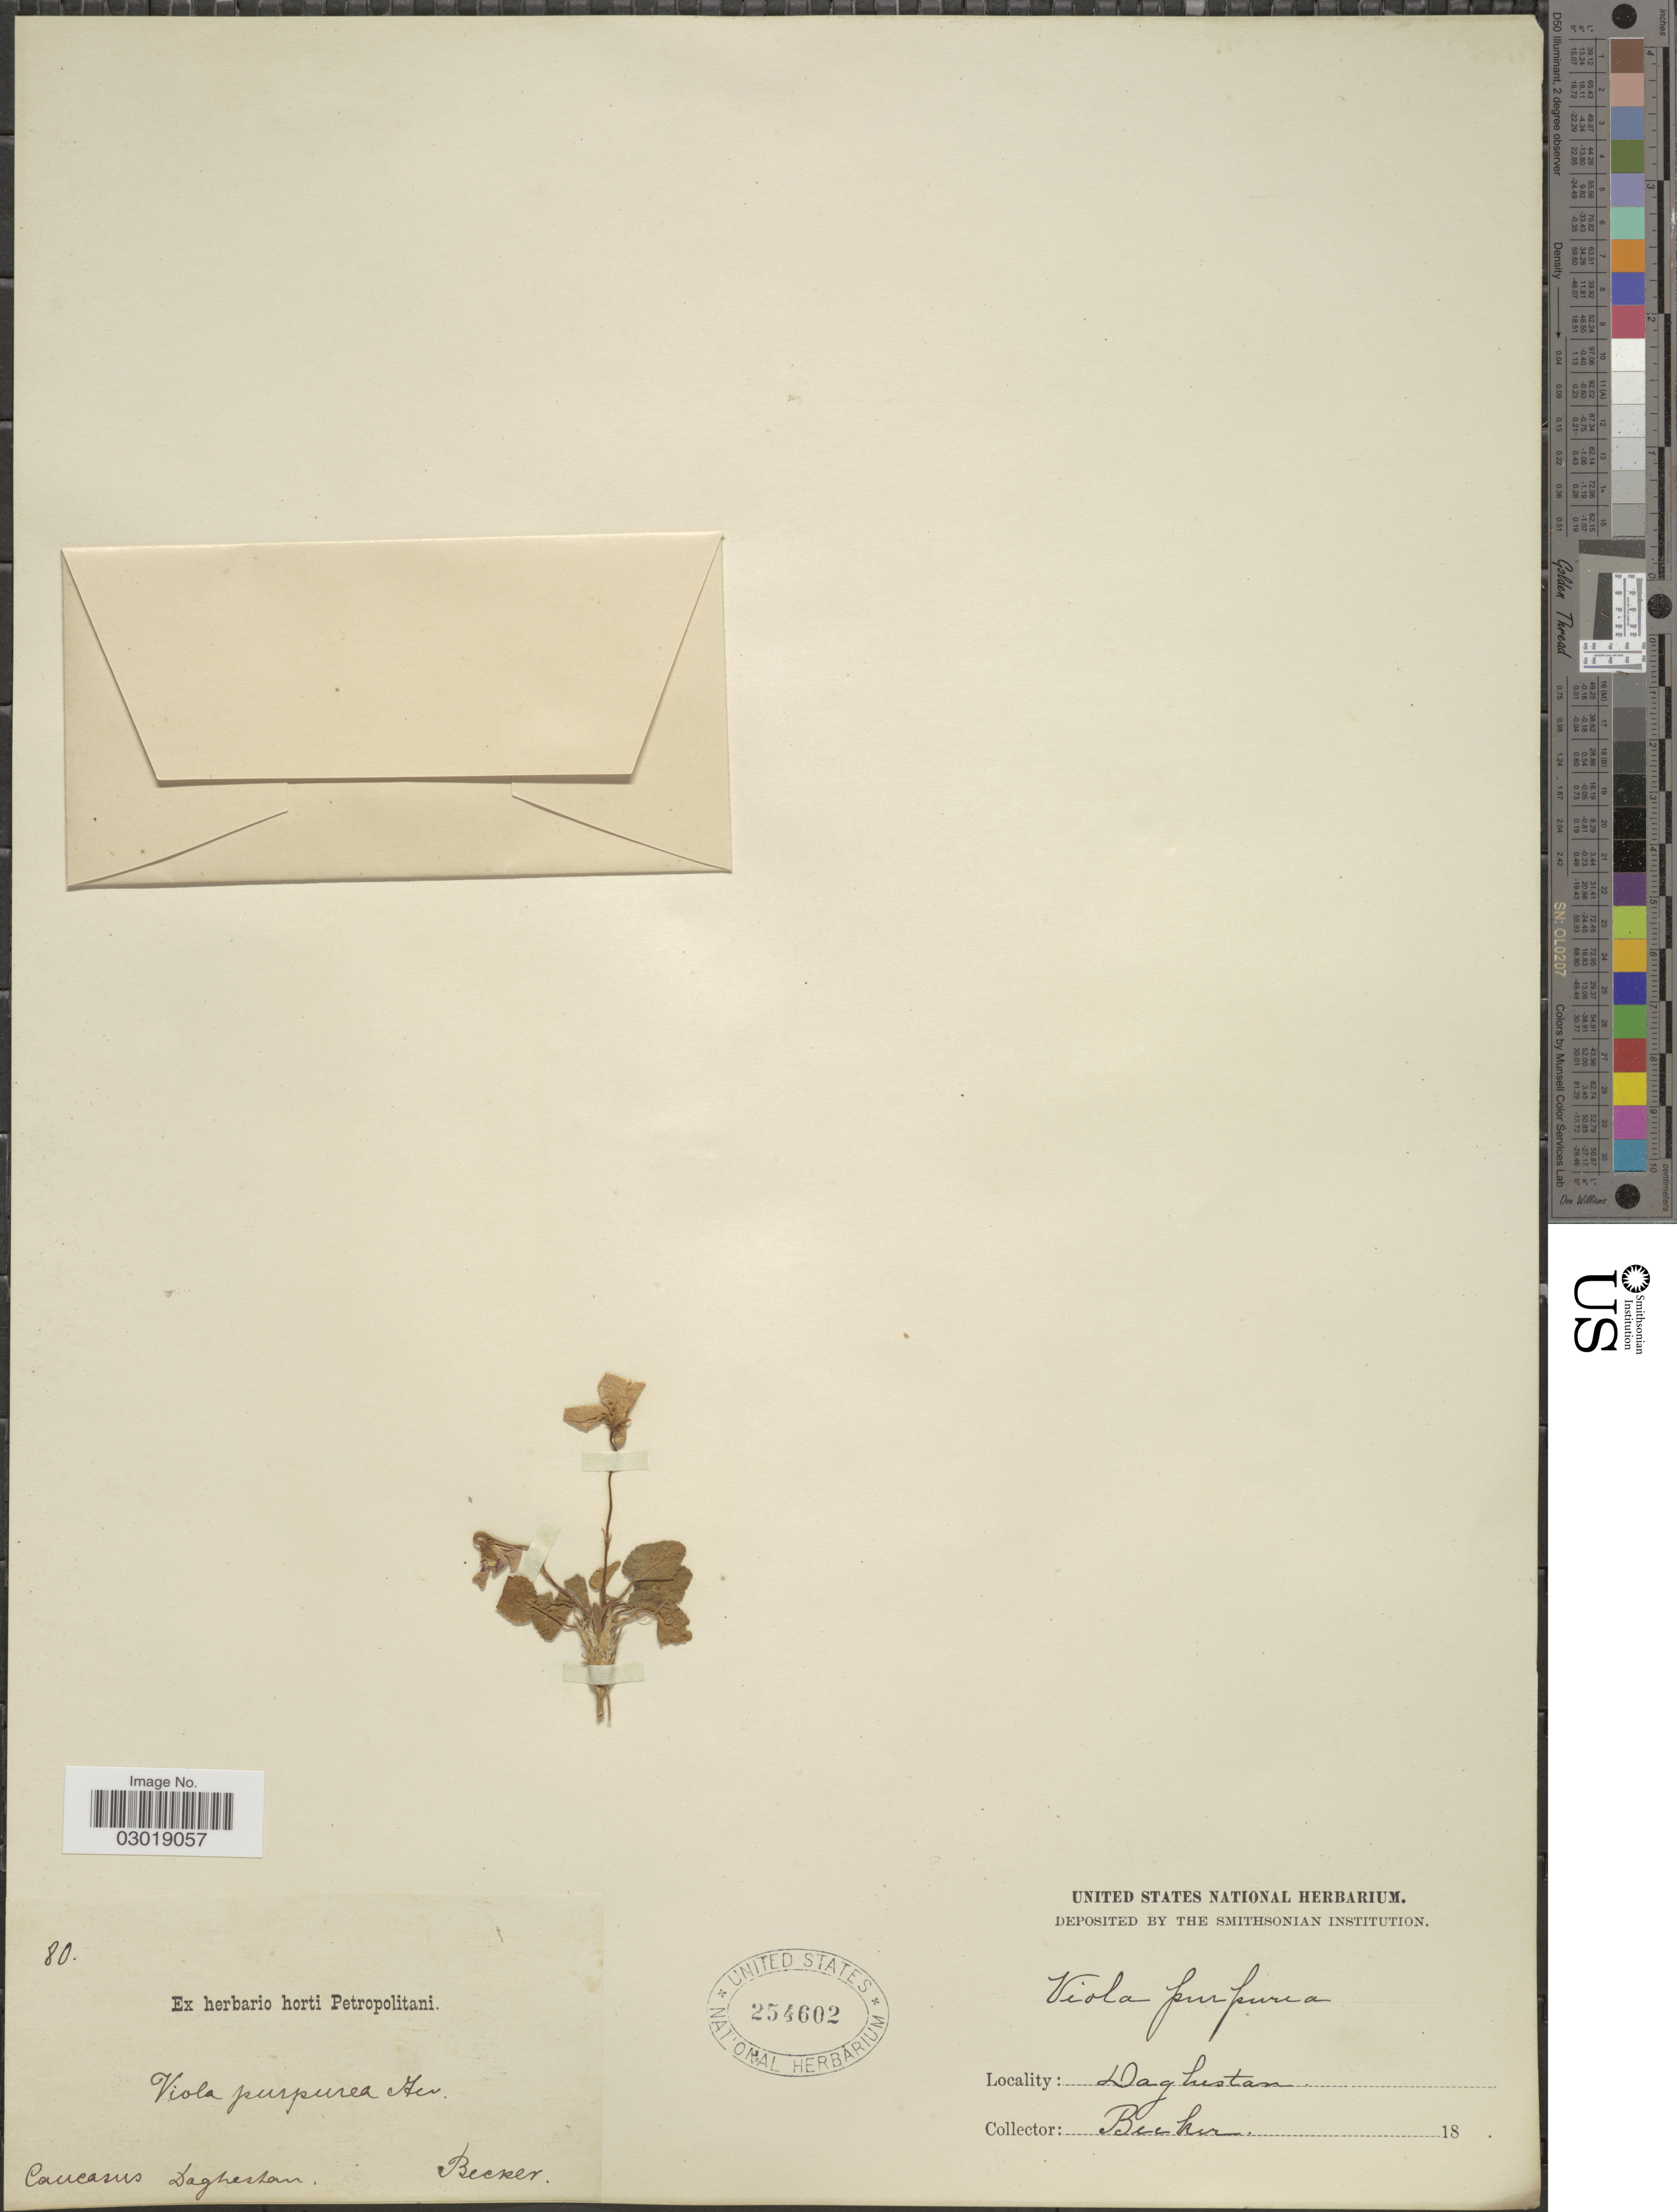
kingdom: Plantae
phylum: Tracheophyta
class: Magnoliopsida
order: Malpighiales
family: Violaceae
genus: Viola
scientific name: Viola purpurea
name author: Kellogg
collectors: -. Becker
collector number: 80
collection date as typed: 18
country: Russian Federation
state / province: Dagestan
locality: Caucasus. Daghestan.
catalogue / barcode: US 254602